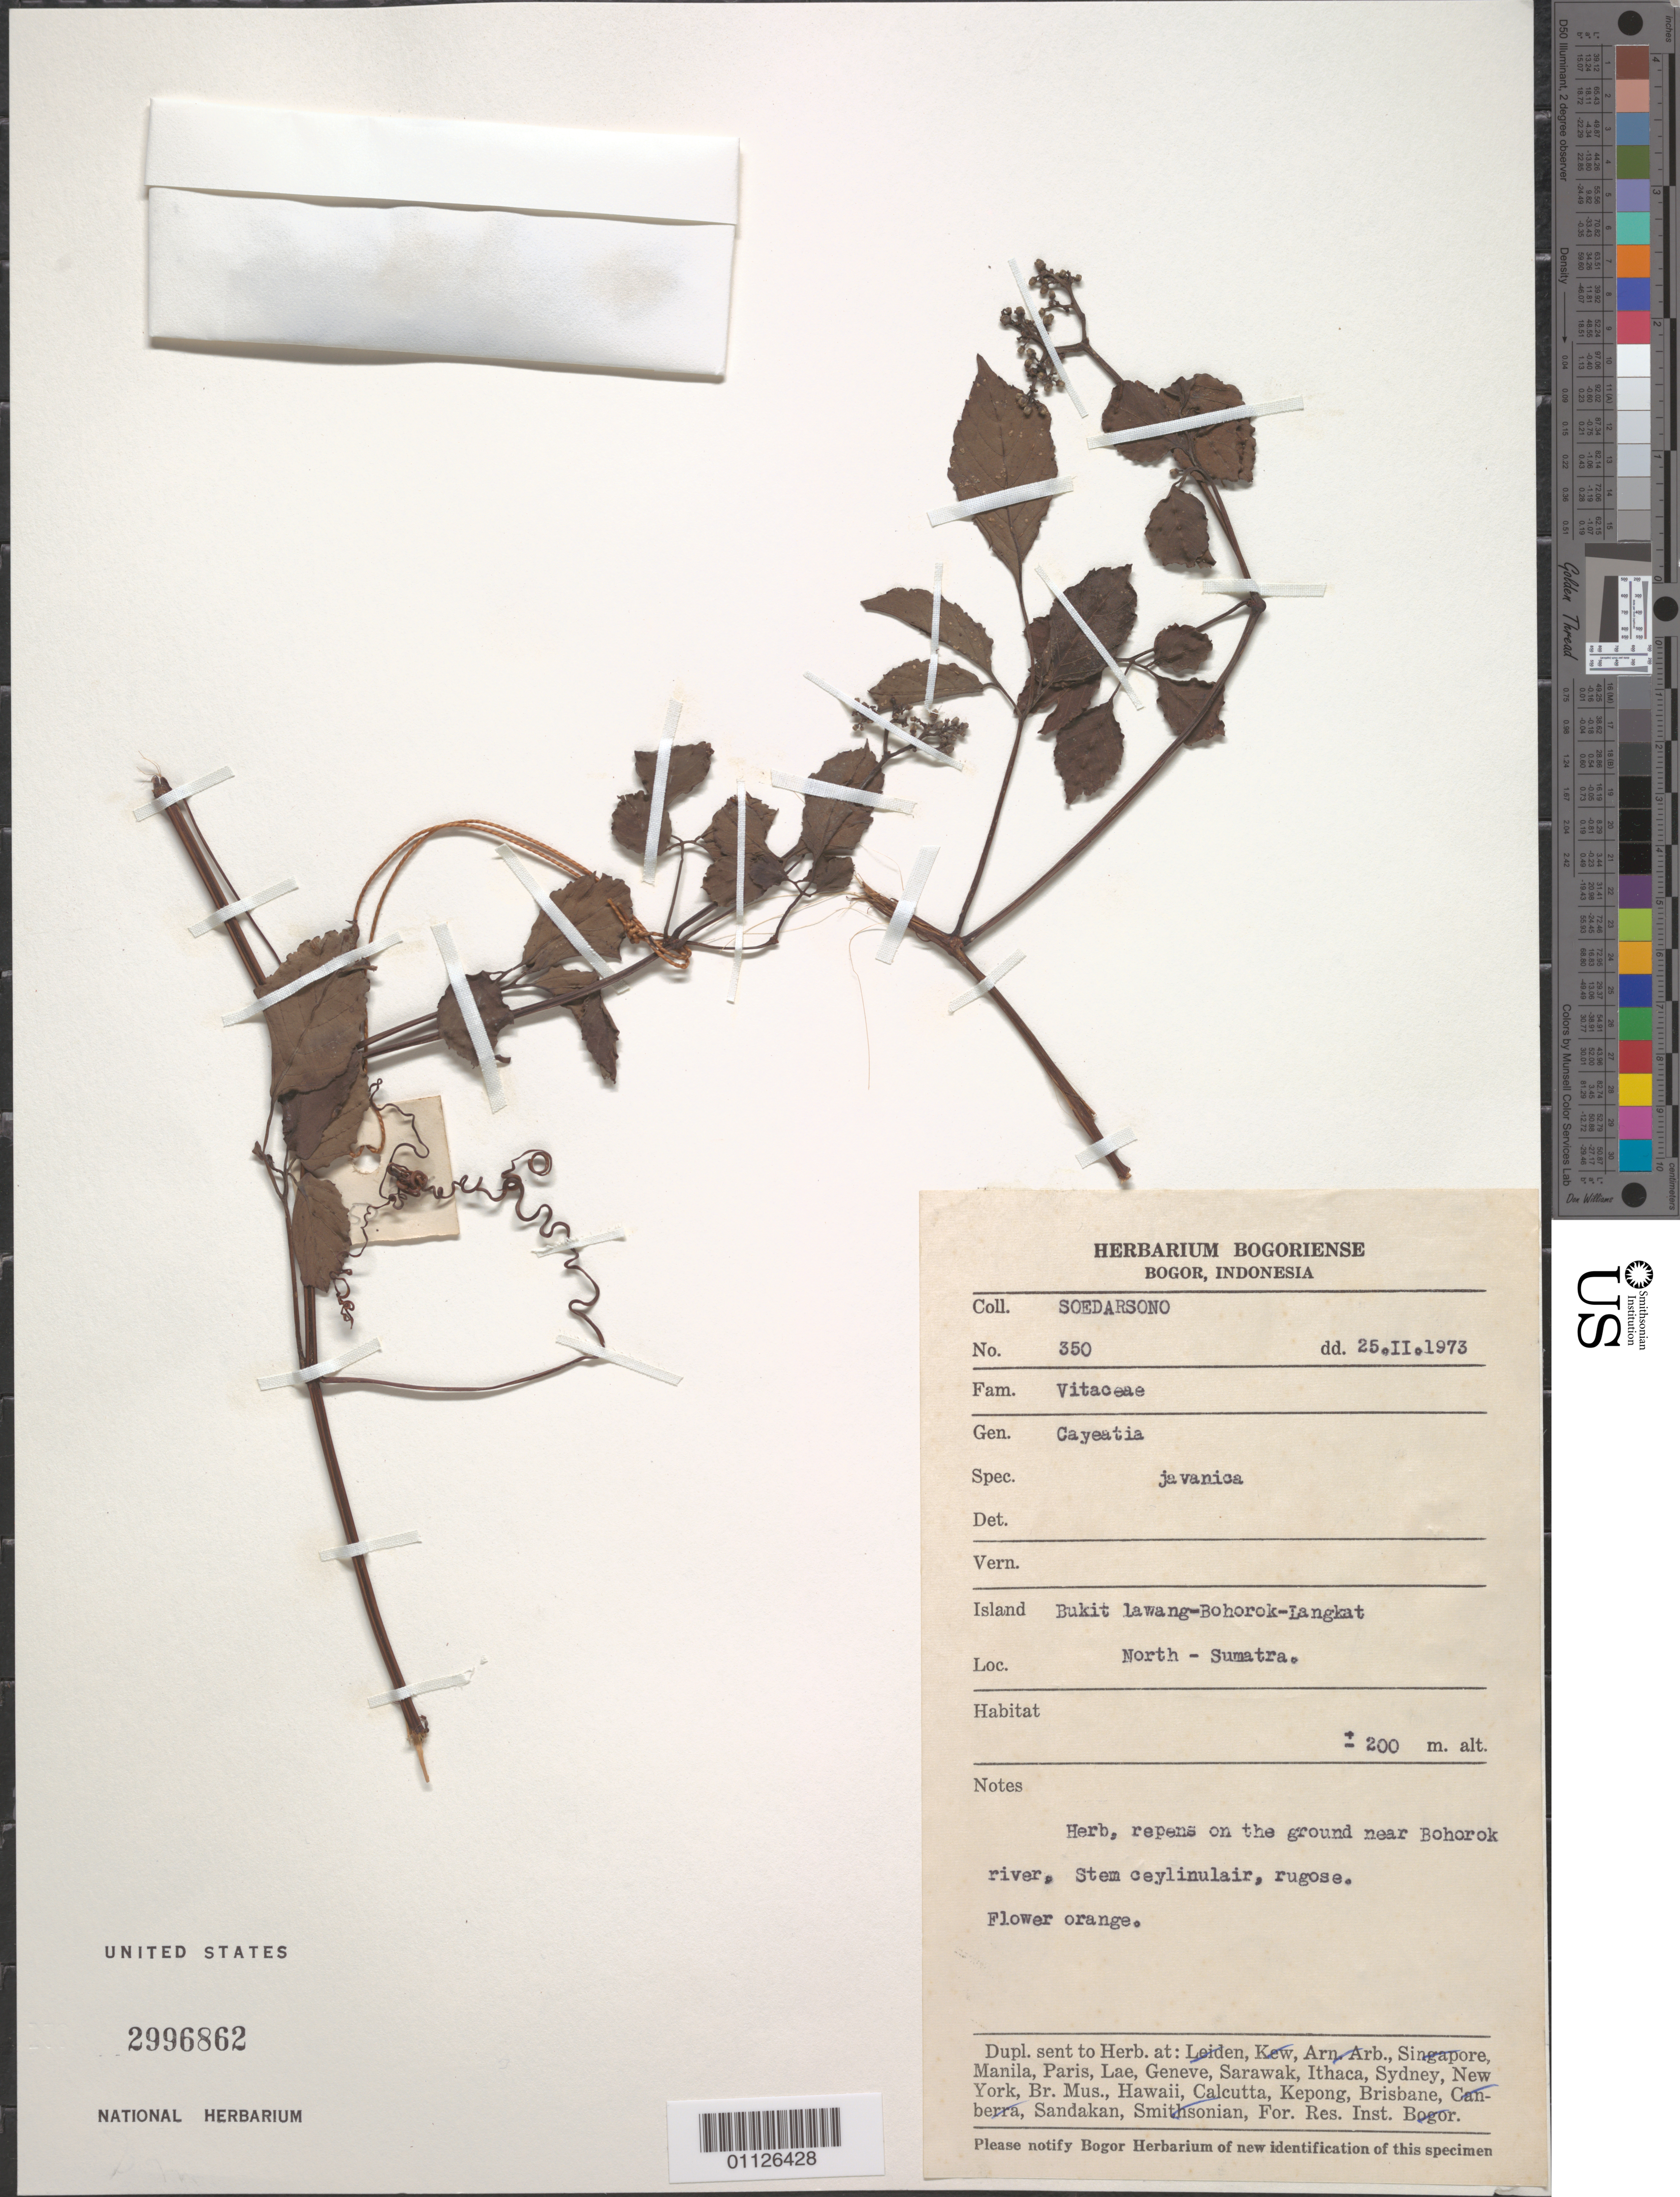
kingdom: Plantae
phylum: Tracheophyta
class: Magnoliopsida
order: Vitales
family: Vitaceae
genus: Cissus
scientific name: Cissus javana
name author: DC.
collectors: Soedarsono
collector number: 350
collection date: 1973-02-25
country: Indonesia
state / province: Sumatra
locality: Bogor. Bukit lawang-Bohorok-Langkat.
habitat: Herb, repens on the ground near river.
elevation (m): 200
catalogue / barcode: US 2996862